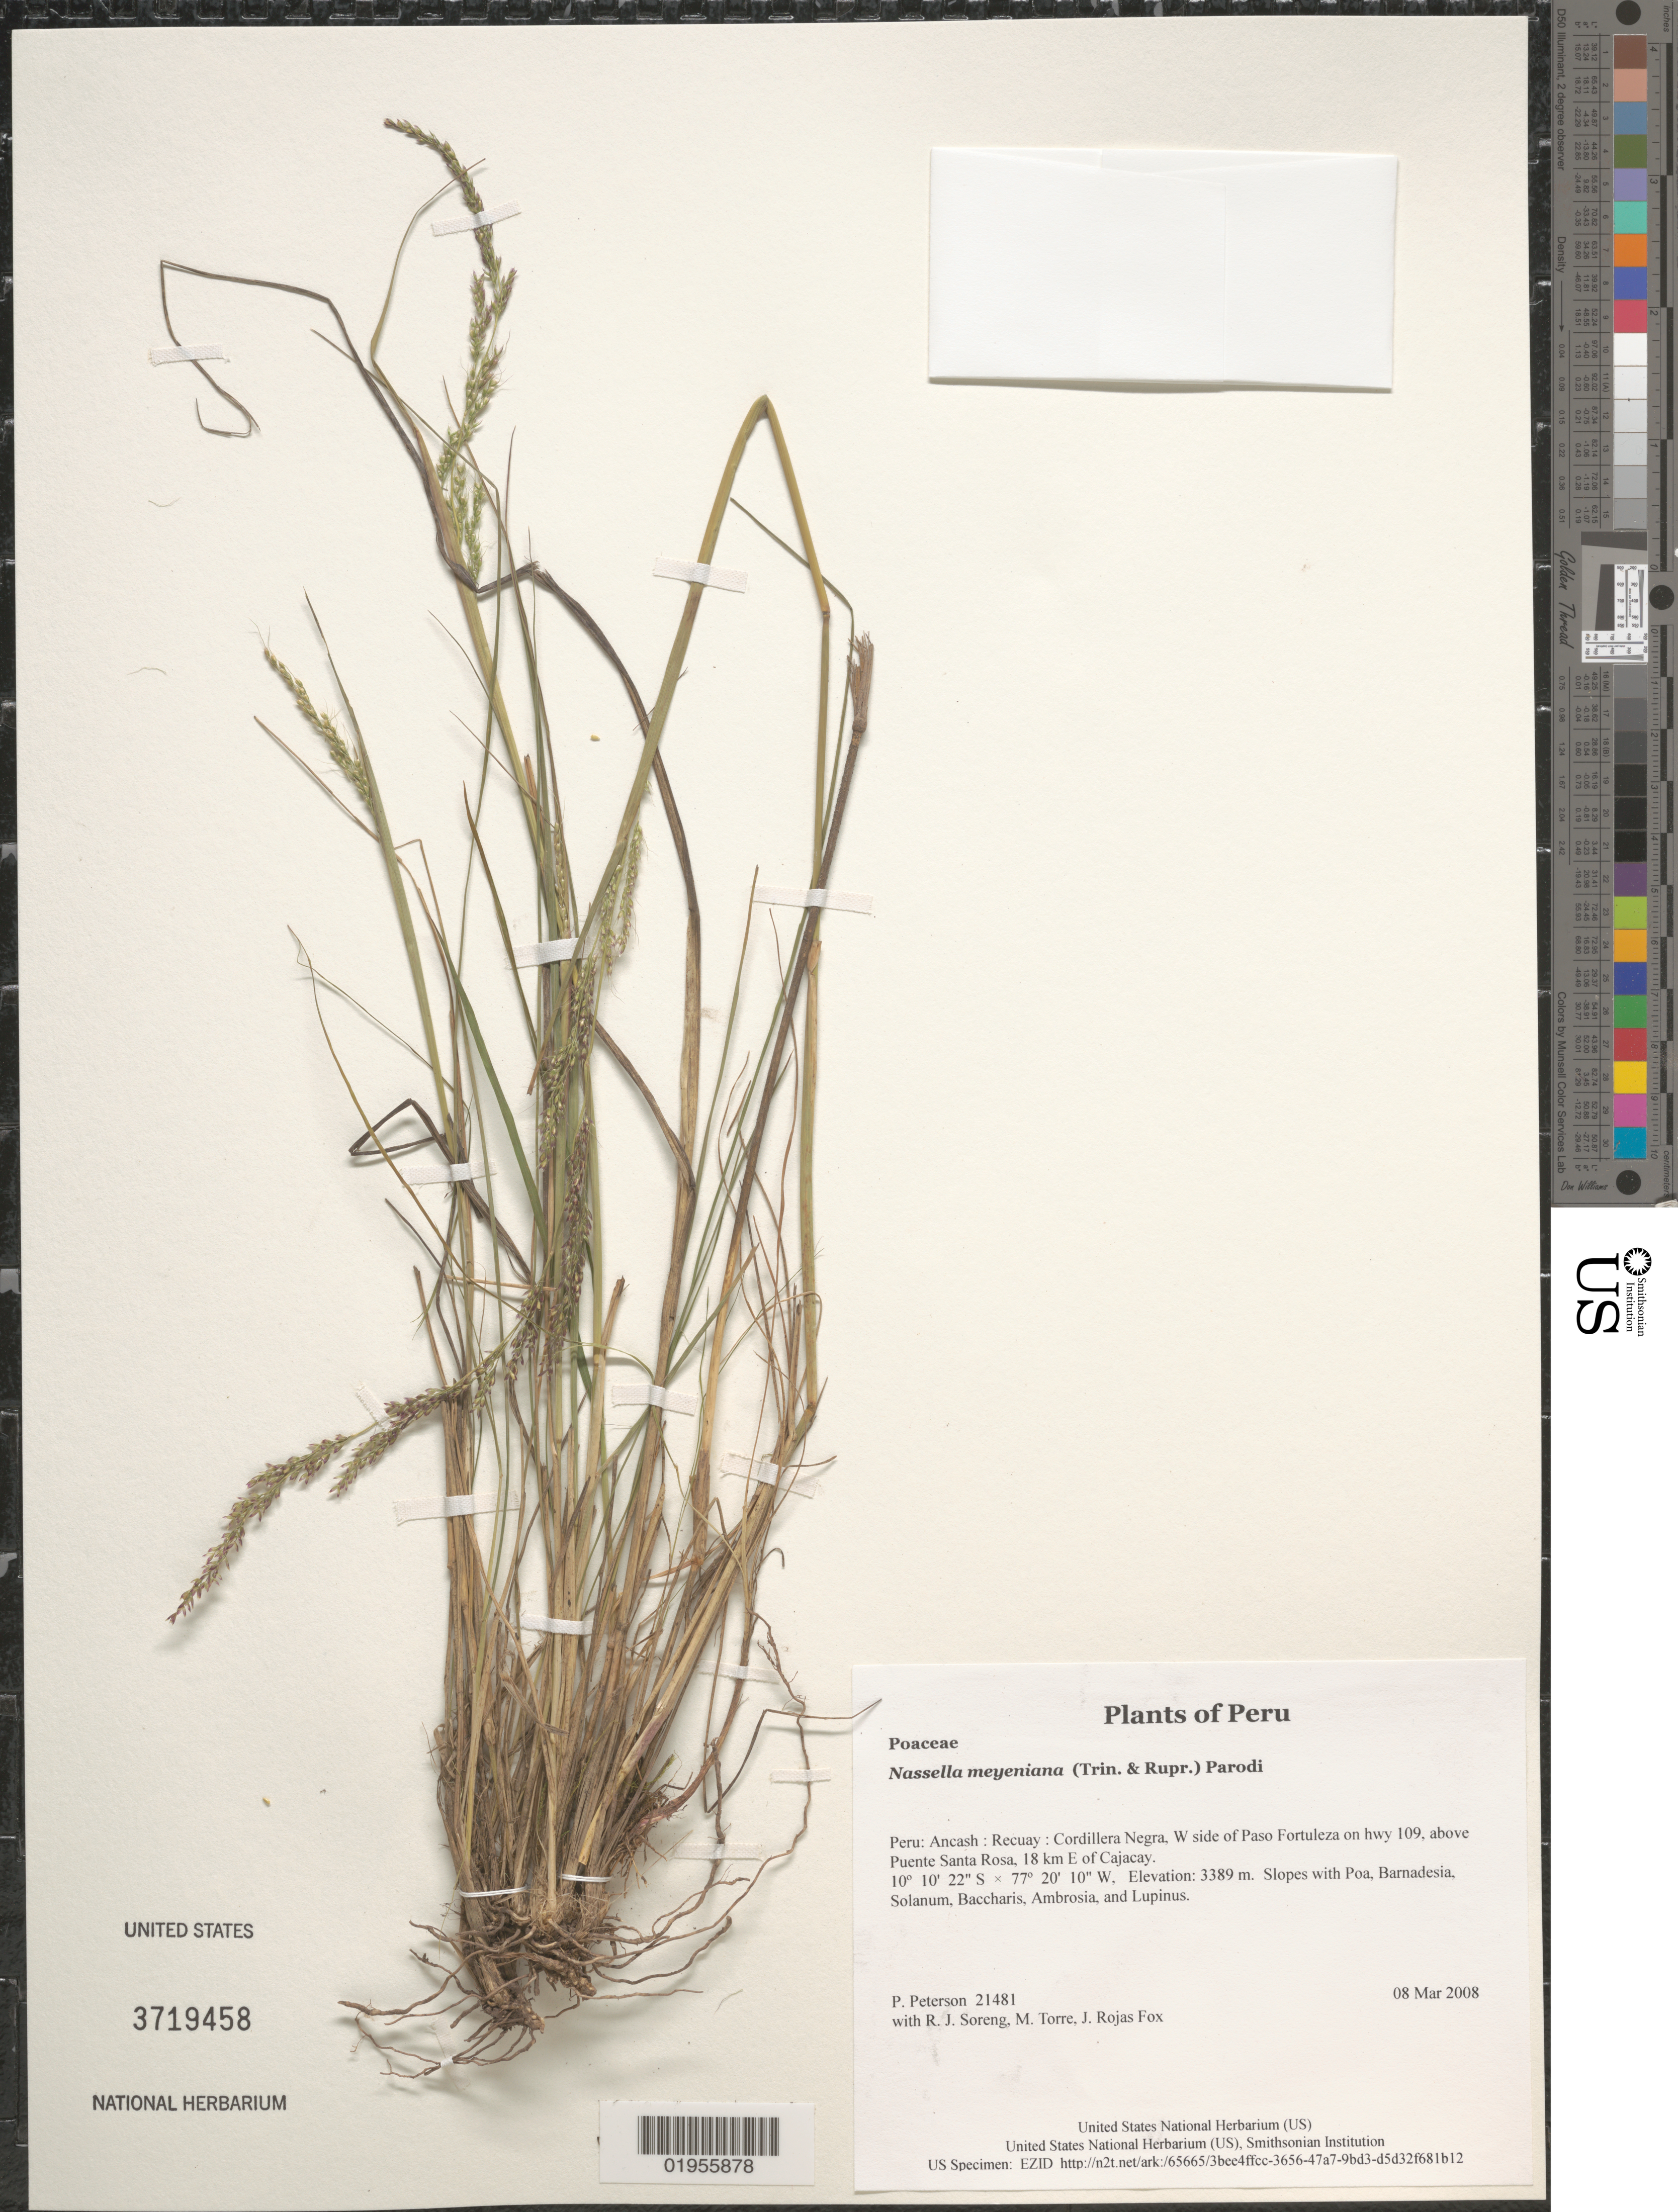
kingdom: Plantae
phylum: Tracheophyta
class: Liliopsida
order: Poales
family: Poaceae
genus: Nassella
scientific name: Nassella meyeniana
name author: (Trin. & Rupr.) Parodi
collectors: P. M. Peterson, R. J. Soreng, M. Torre & J. Rojas Fox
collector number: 21481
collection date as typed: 08 Mar 2008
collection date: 2008-03-08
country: Peru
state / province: Ancash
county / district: Recuay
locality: Cordillera Negra, W side of Paso Fortuleza on hwy 109, above Puente Santa Rosa, 18 km E of Cajacay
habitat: Slopes with Poa, Barnadesia, Solanum, Baccharis, Ambrosia, and Lupinus.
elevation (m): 3389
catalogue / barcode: US 3719458